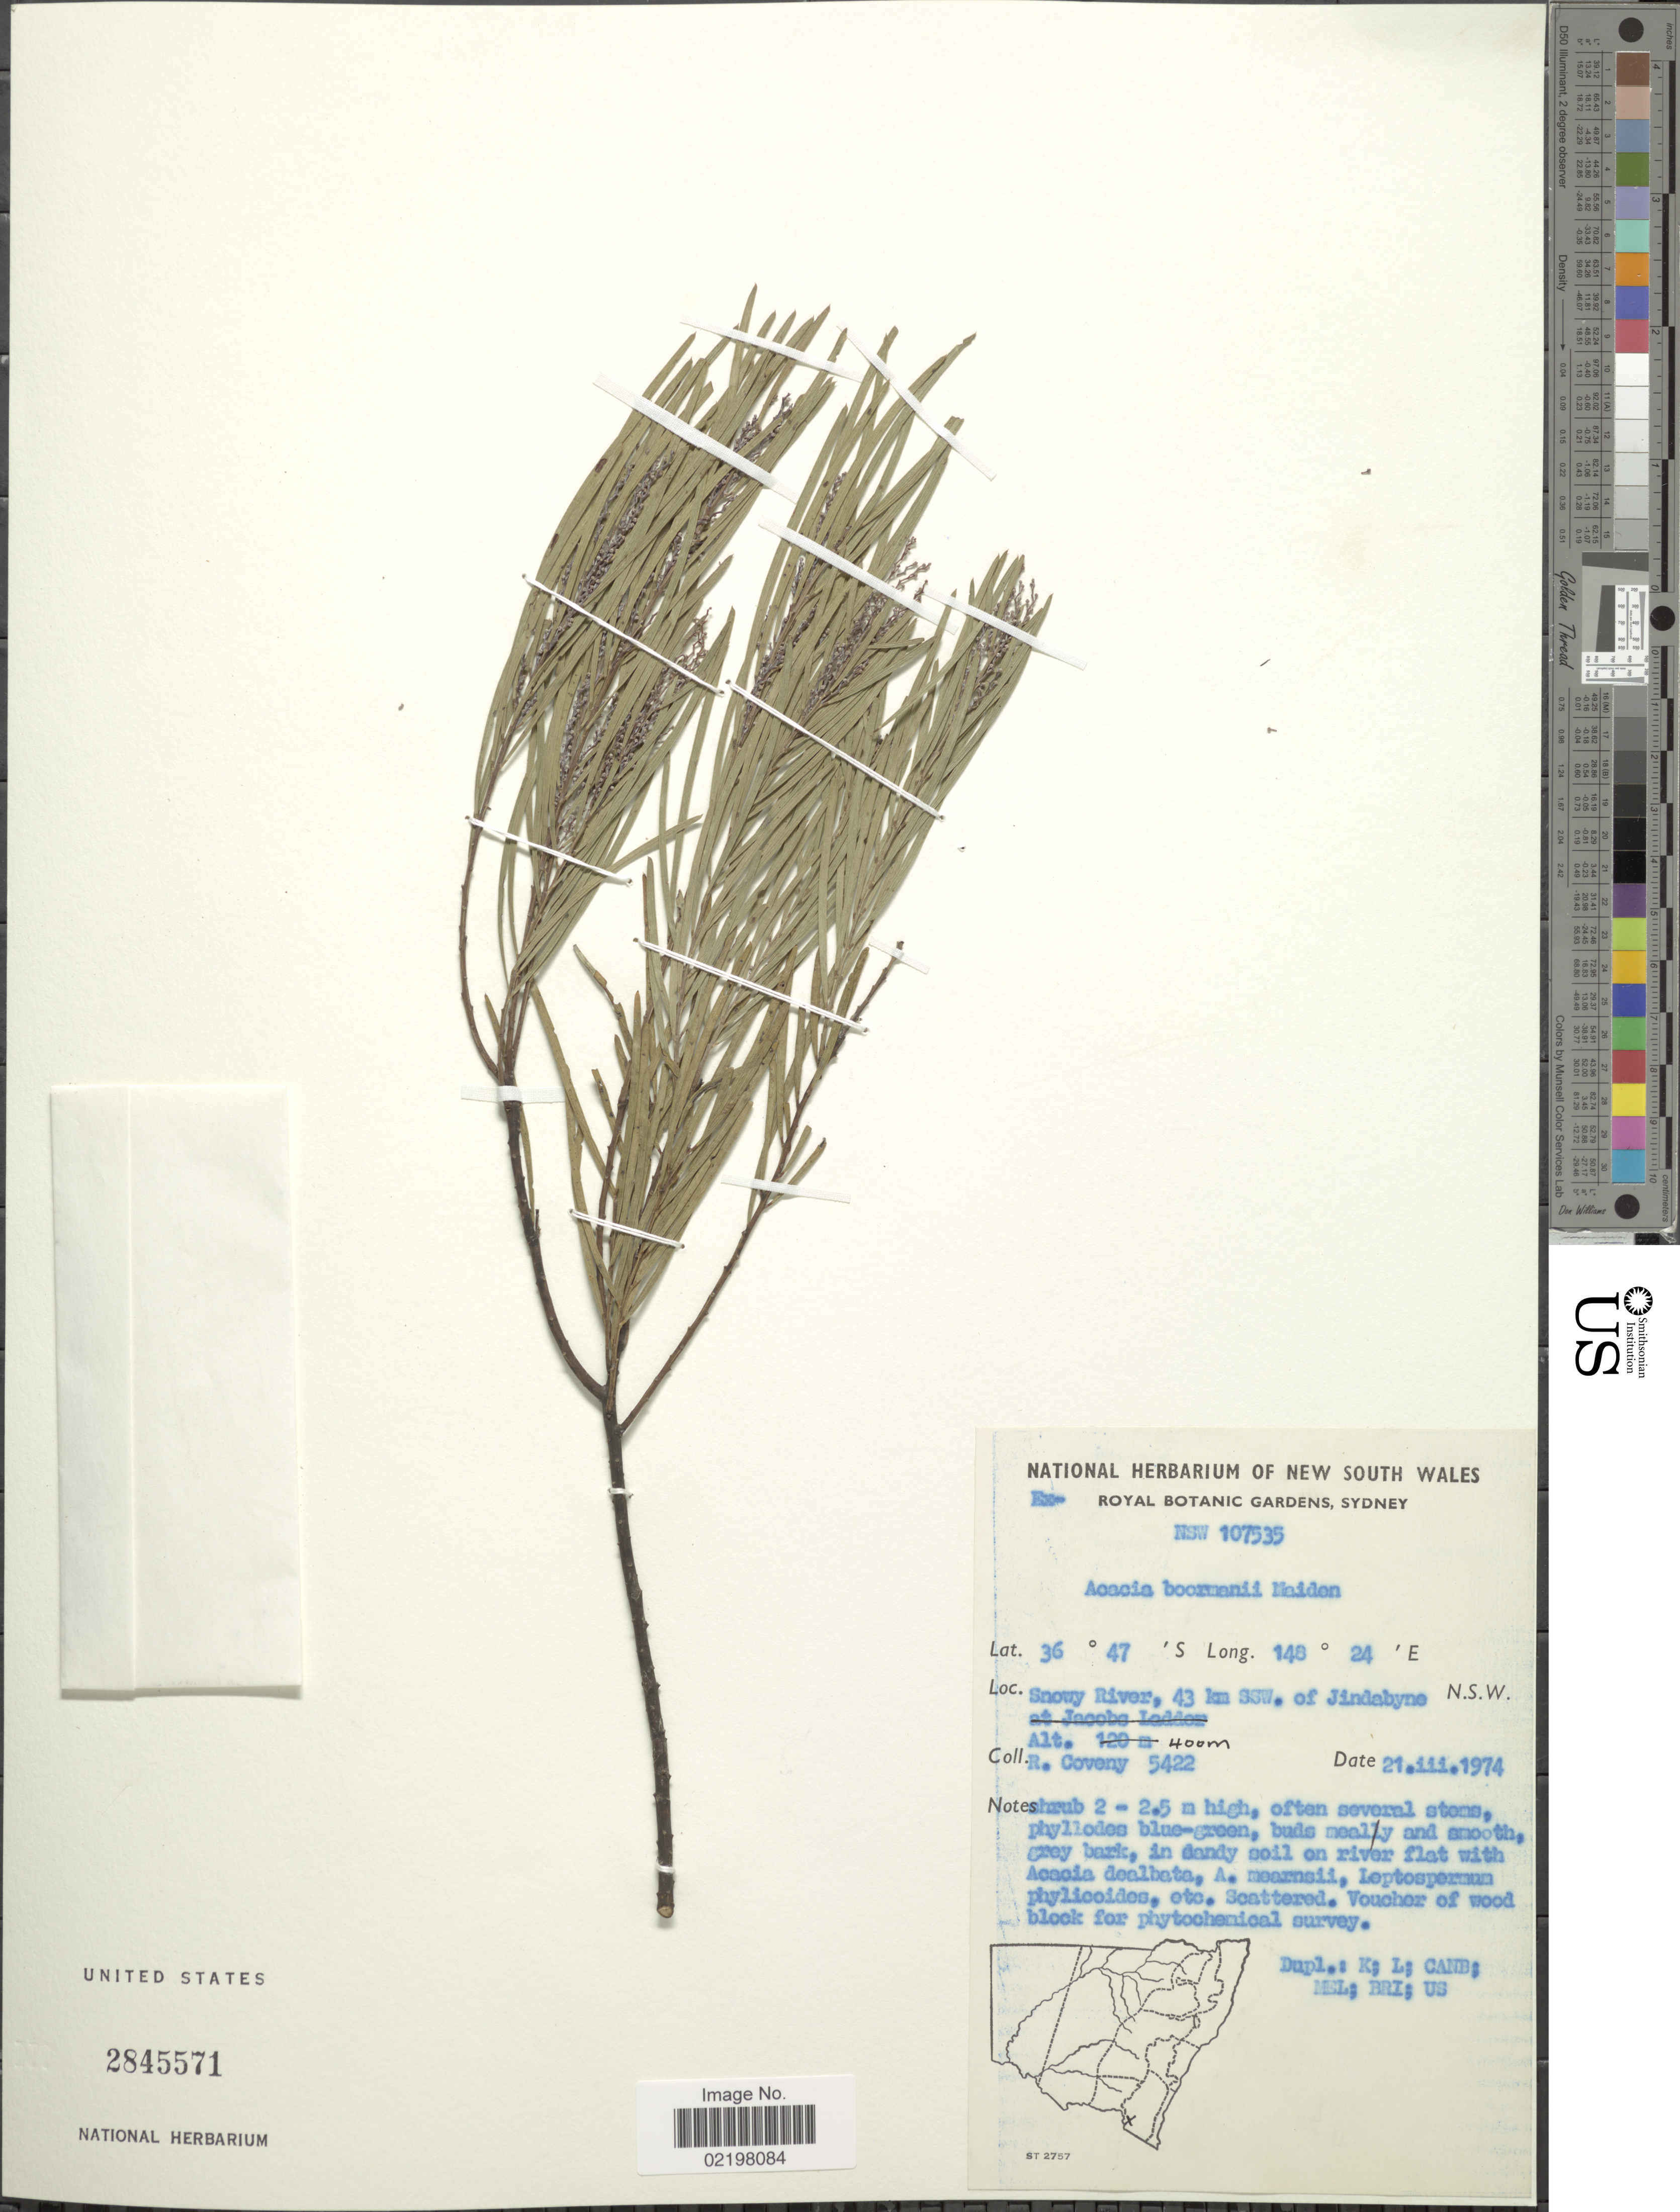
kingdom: Plantae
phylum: Tracheophyta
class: Magnoliopsida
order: Fabales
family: Fabaceae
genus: Acacia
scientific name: Acacia boormanii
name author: Maiden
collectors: R. Coveny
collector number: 107535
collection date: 1974-03-21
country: Australia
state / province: New South Wales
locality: Snowy River, 43 km SSW. of Jindabyne, N.S.W.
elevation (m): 400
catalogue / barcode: US 2845571